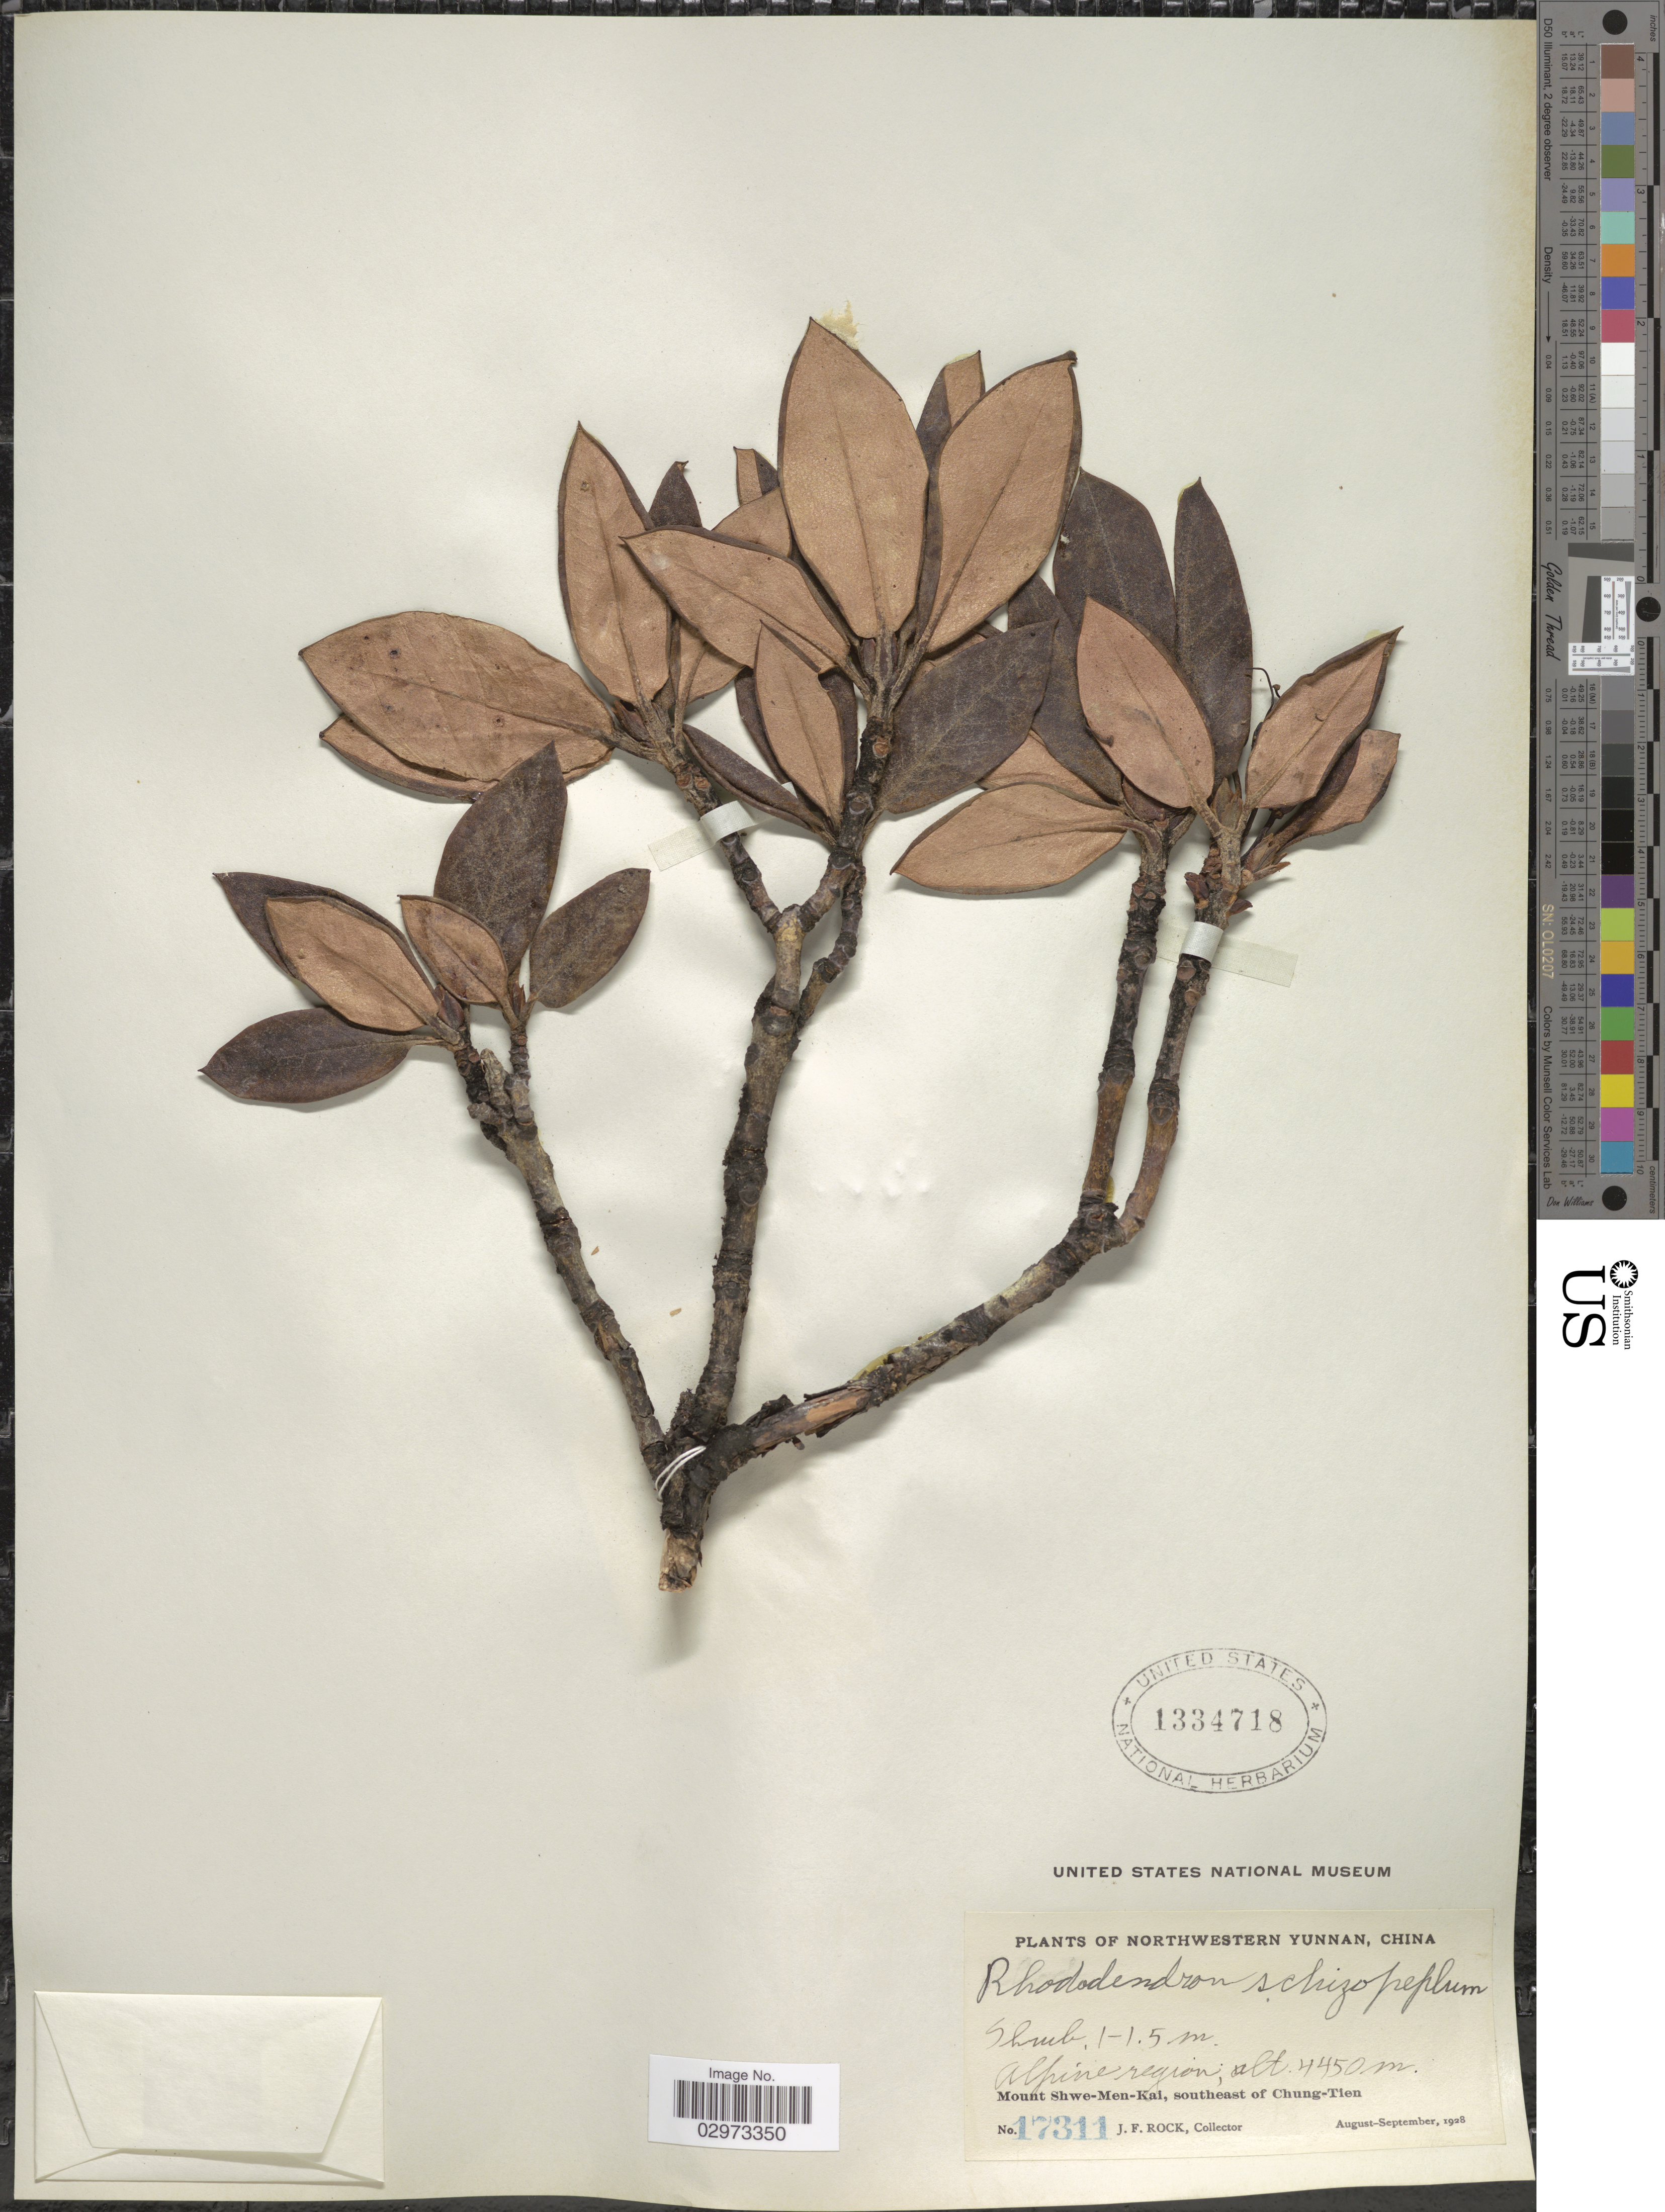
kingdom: Plantae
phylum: Tracheophyta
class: Magnoliopsida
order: Ericales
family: Ericaceae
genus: Rhododendron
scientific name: Rhododendron schizopeplum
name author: Balf. f. & Forrest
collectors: J. Rock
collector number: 17311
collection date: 1928-08/1928-09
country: China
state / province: Yunnan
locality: Northwestern Yunnan. Alpine region. Mount Shwe-Men-Kai, southeast of Chung-Tien.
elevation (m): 4450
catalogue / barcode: US 1334718